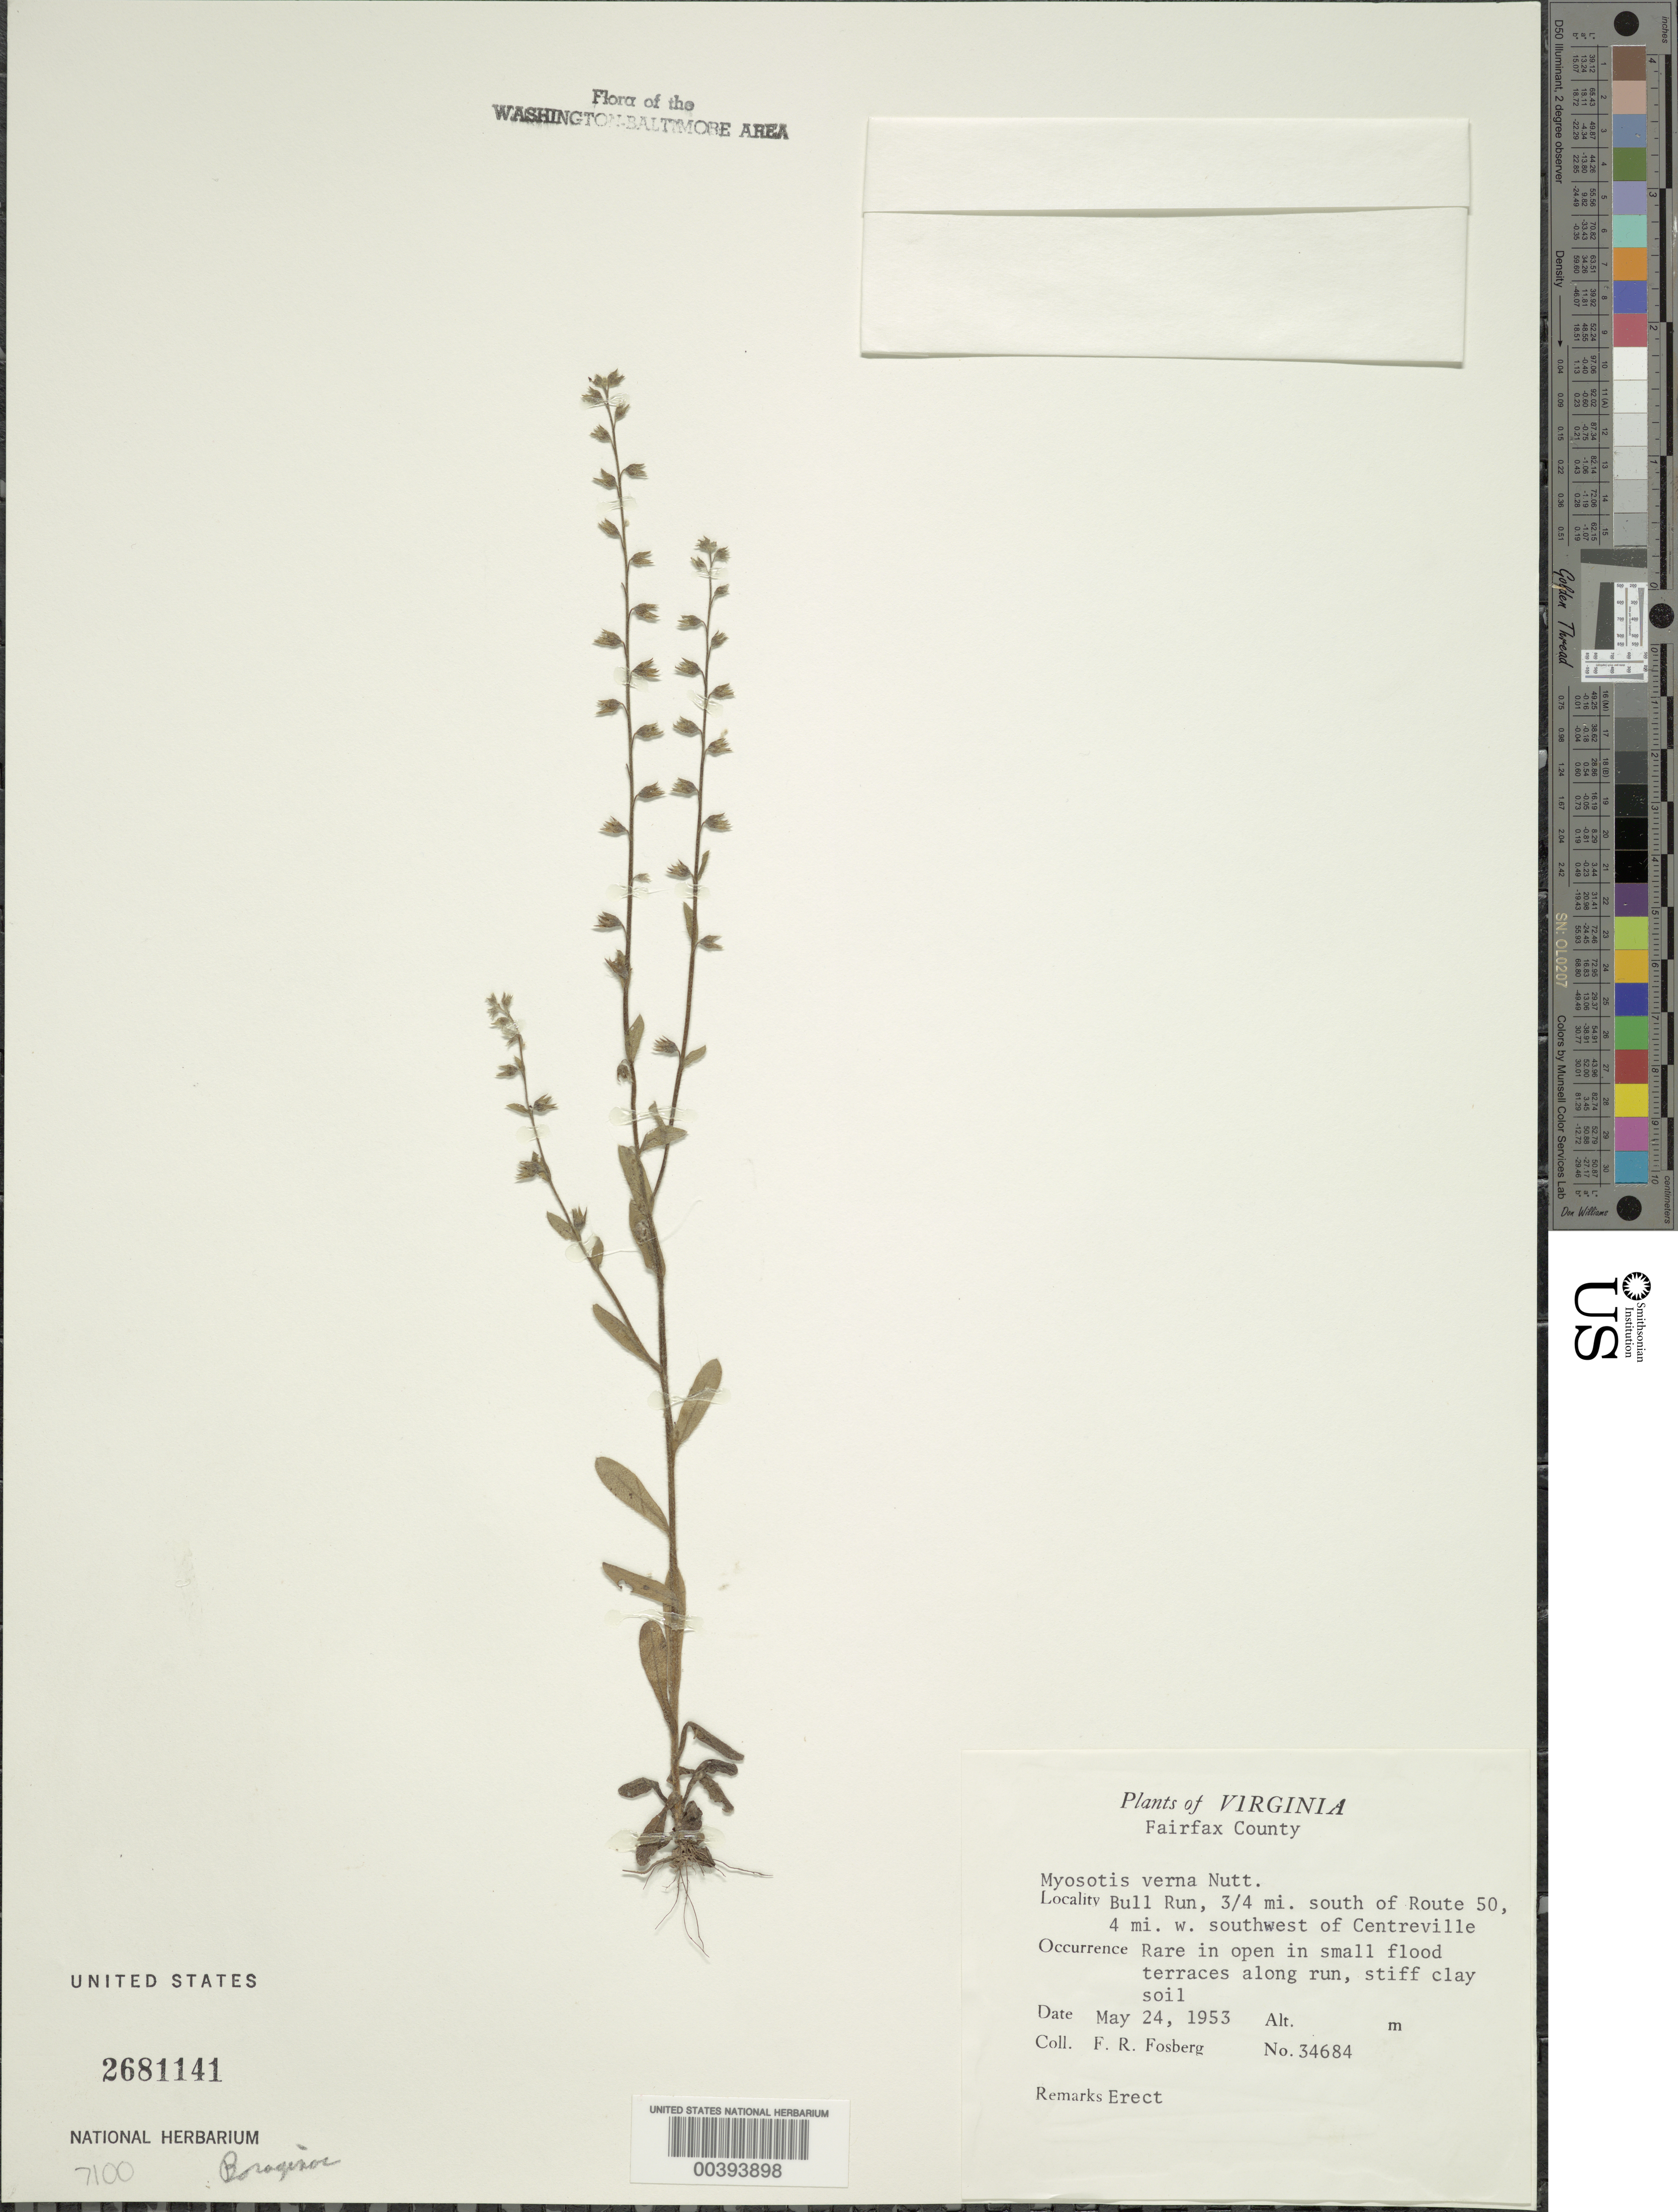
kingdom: Plantae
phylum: Tracheophyta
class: Magnoliopsida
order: Boraginales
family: Boraginaceae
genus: Myosotis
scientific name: Myosotis verna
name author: Nutt.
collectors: F. R. Fosberg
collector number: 34684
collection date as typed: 24 May 1953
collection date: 1953-05-24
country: United States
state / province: Virginia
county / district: Fairfax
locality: Bull Run south of Route 50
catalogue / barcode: US 2681141